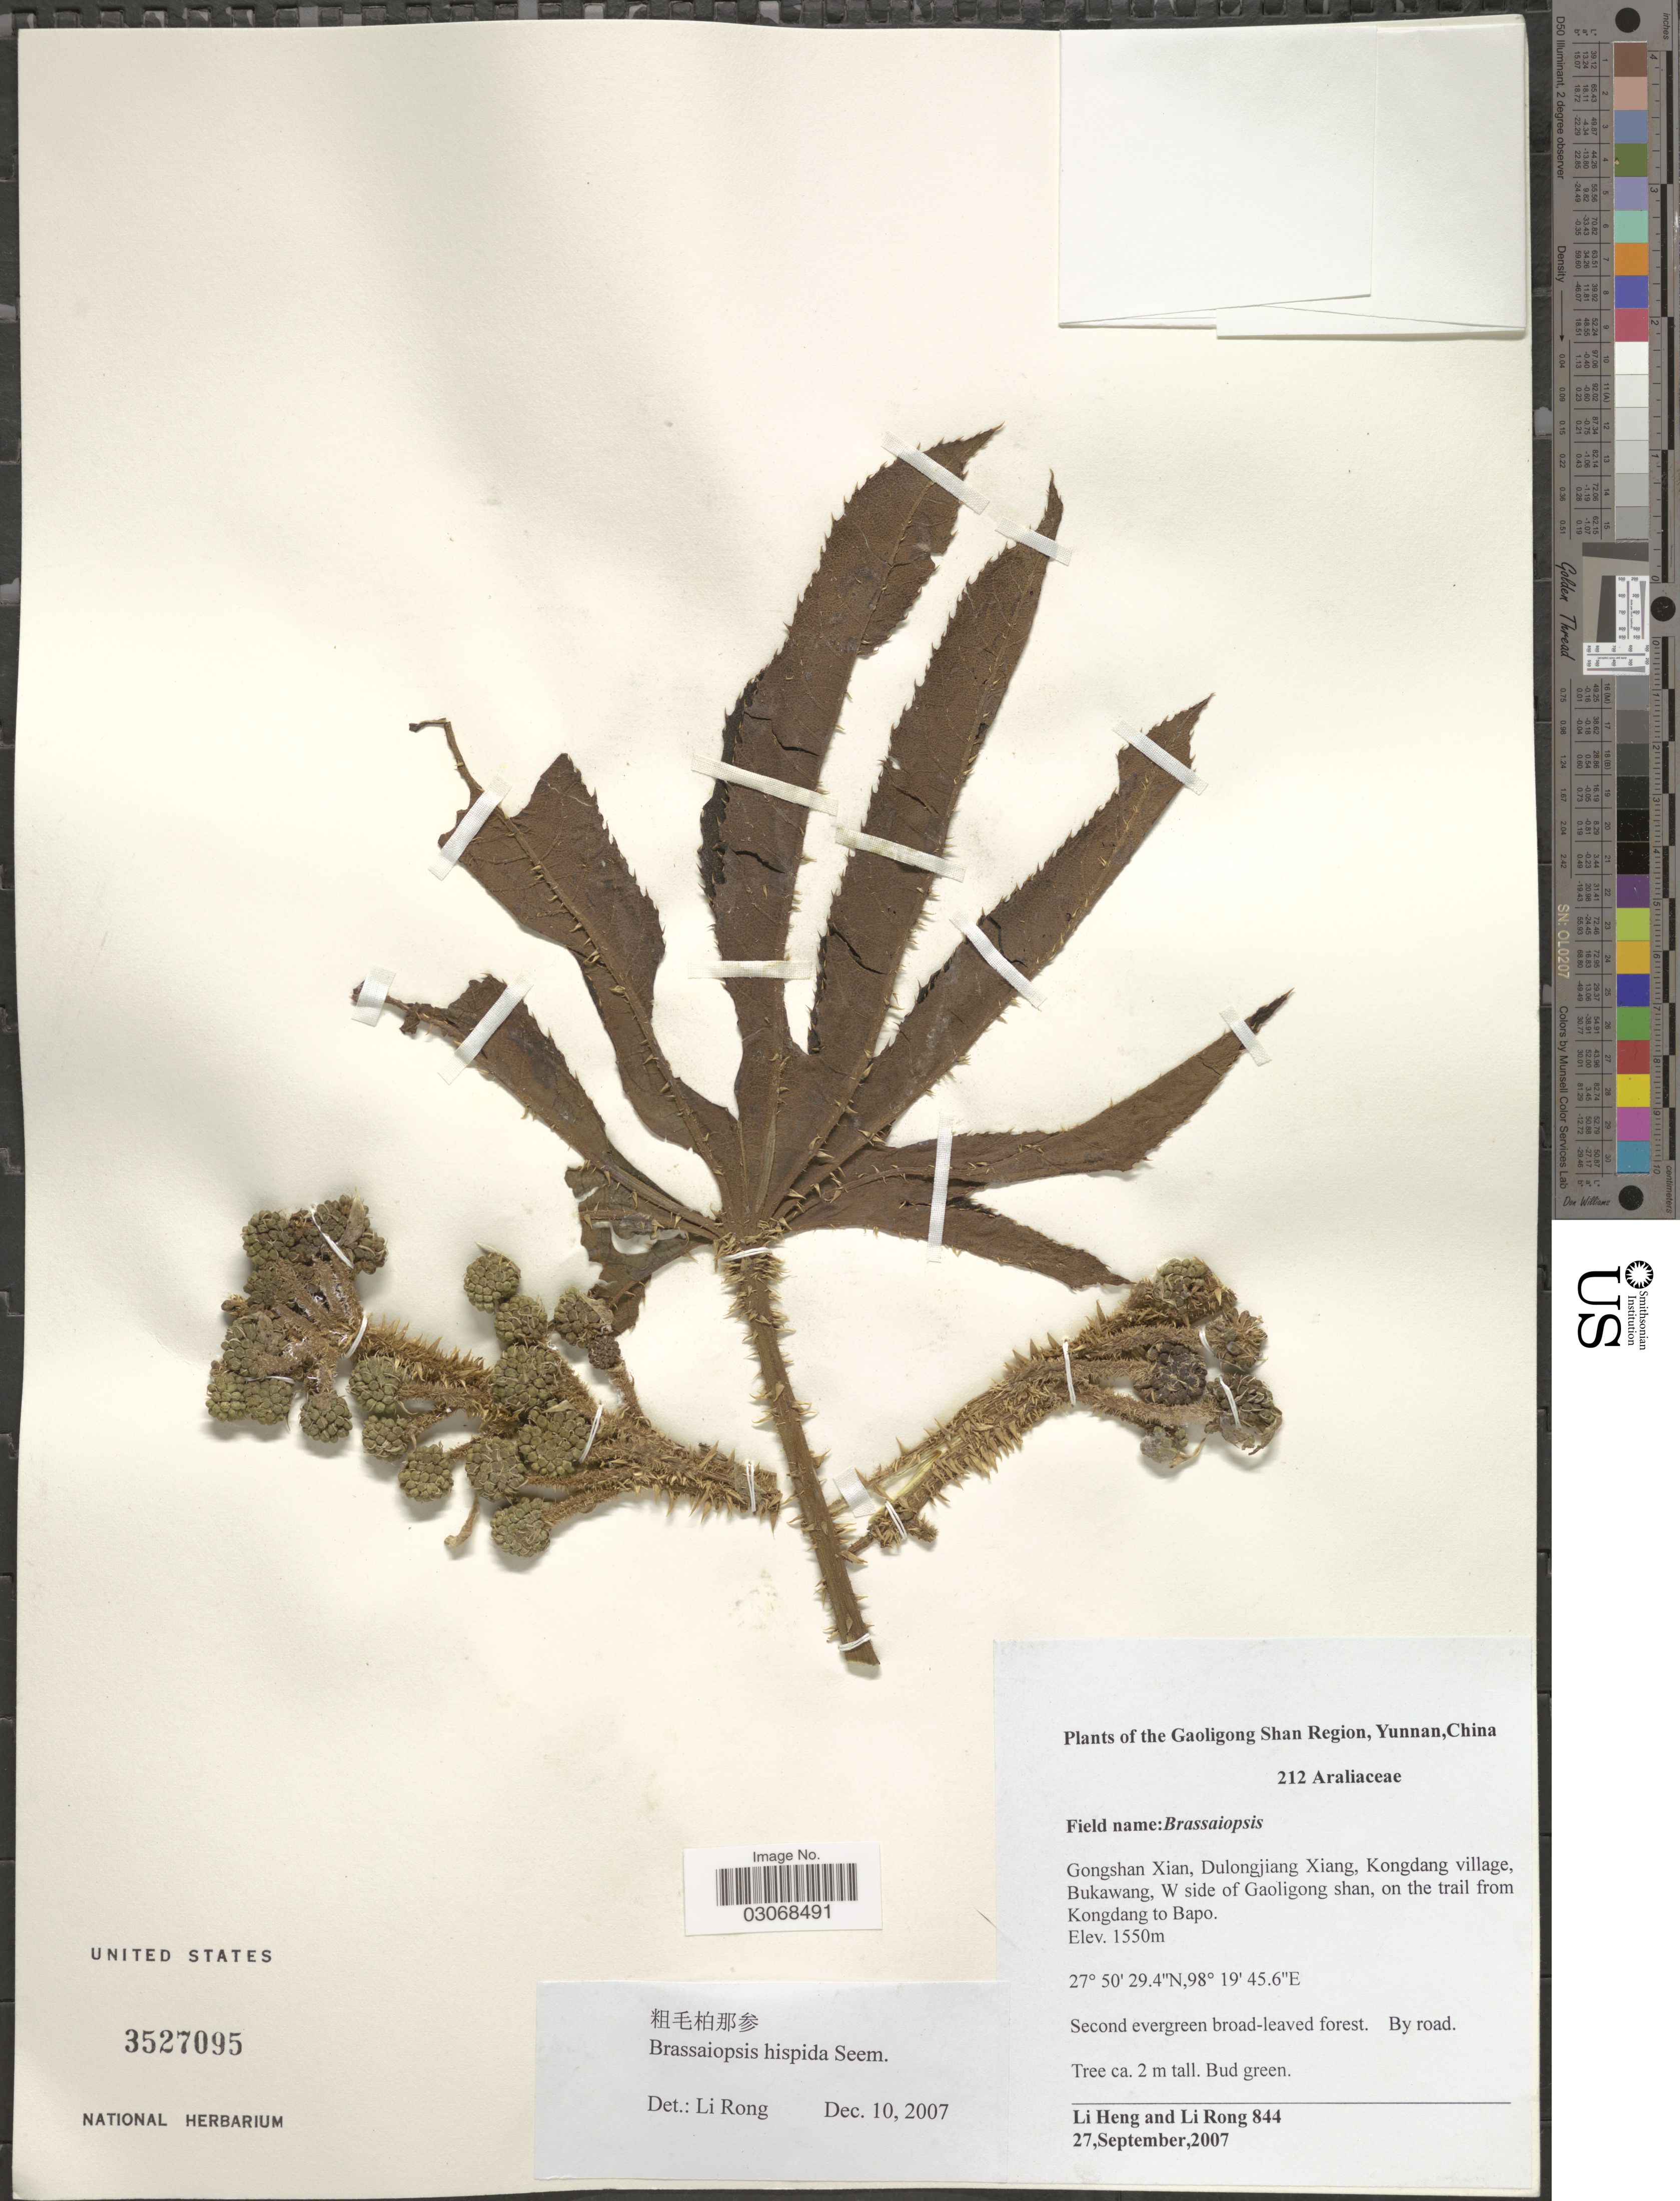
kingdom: Plantae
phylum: Tracheophyta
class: Magnoliopsida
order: Apiales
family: Araliaceae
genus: Brassaiopsis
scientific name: Brassaiopsis hispida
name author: Seem.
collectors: H. Li & R. Li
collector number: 844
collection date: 2007-09-27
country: China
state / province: Yunnan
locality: The Gaoligong Shan Region, Gongshan Xian, Dulongjiang Xiang, Kongdang village, Bukawang, W side of Gaoligong shan, on the trail from Kongdang to Bapo.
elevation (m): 1550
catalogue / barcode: US 3527095